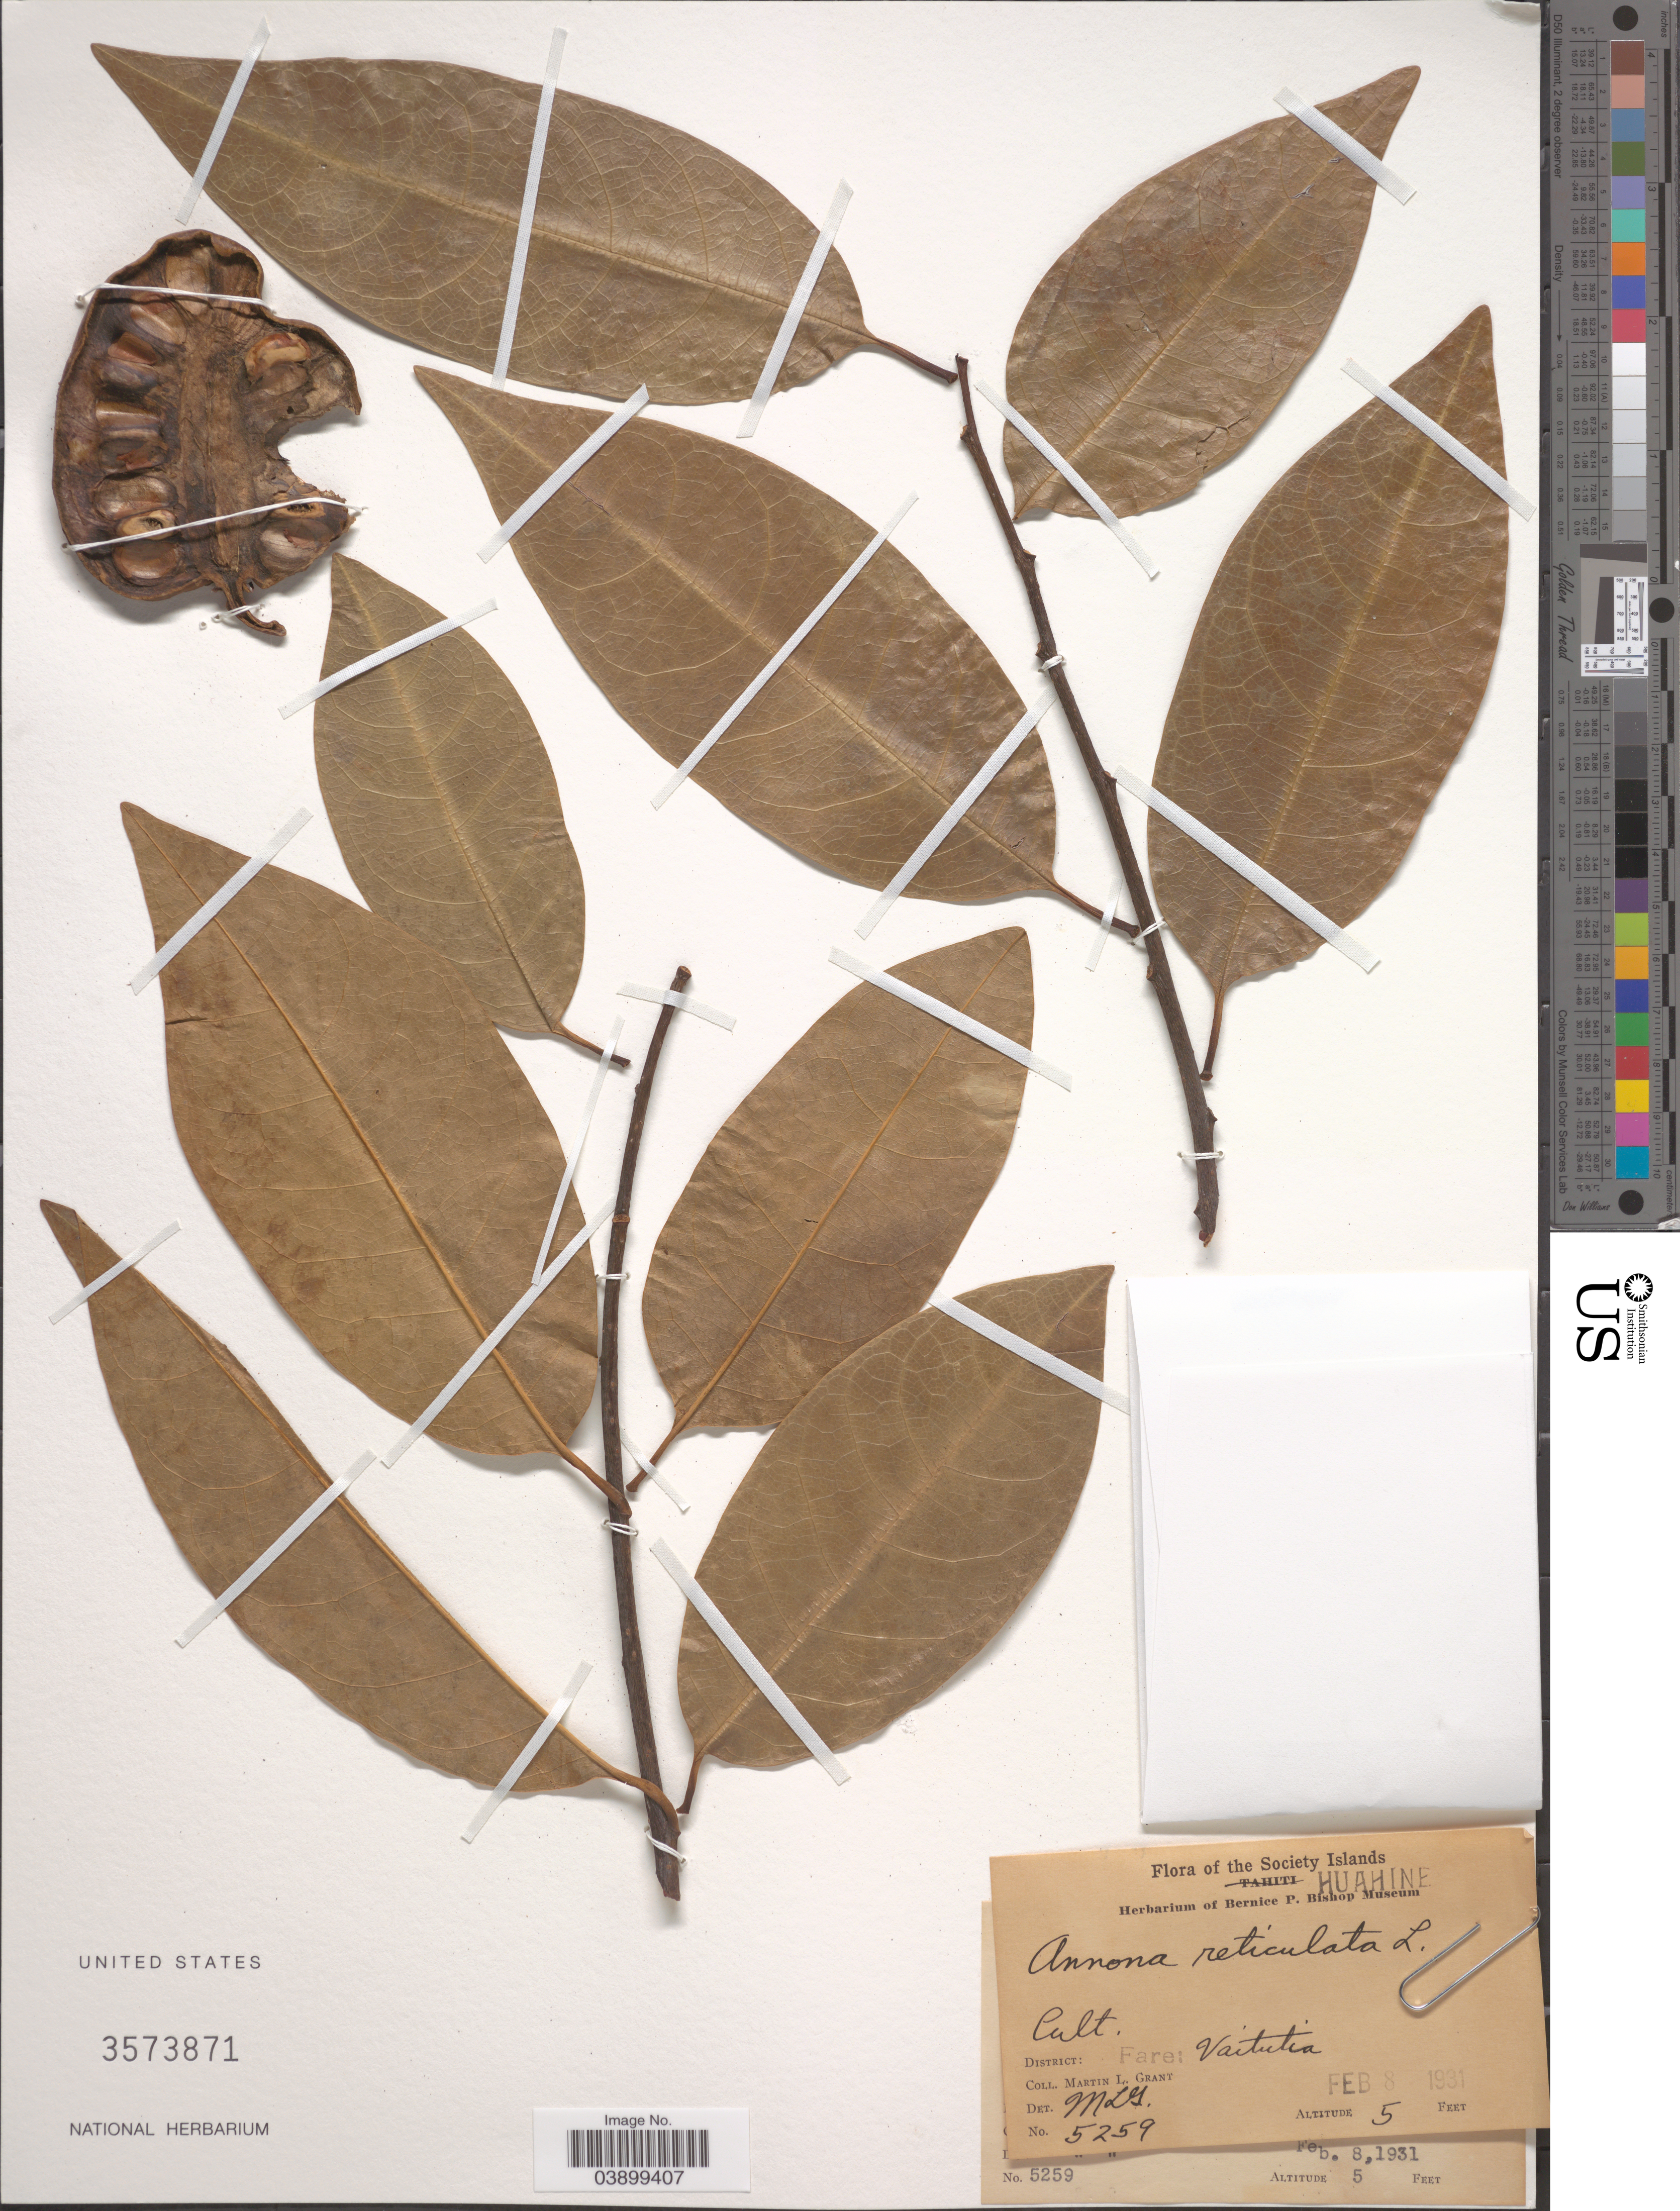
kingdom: Plantae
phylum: Tracheophyta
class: Magnoliopsida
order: Magnoliales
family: Annonaceae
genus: Annona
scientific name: Annona reticulata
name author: L.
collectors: M. L. Grant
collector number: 5259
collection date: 1931-02-08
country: French Polynesia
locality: Society Islands. Huahine. District Fare: Vaitutia [interpreted].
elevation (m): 2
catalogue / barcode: US 3573871